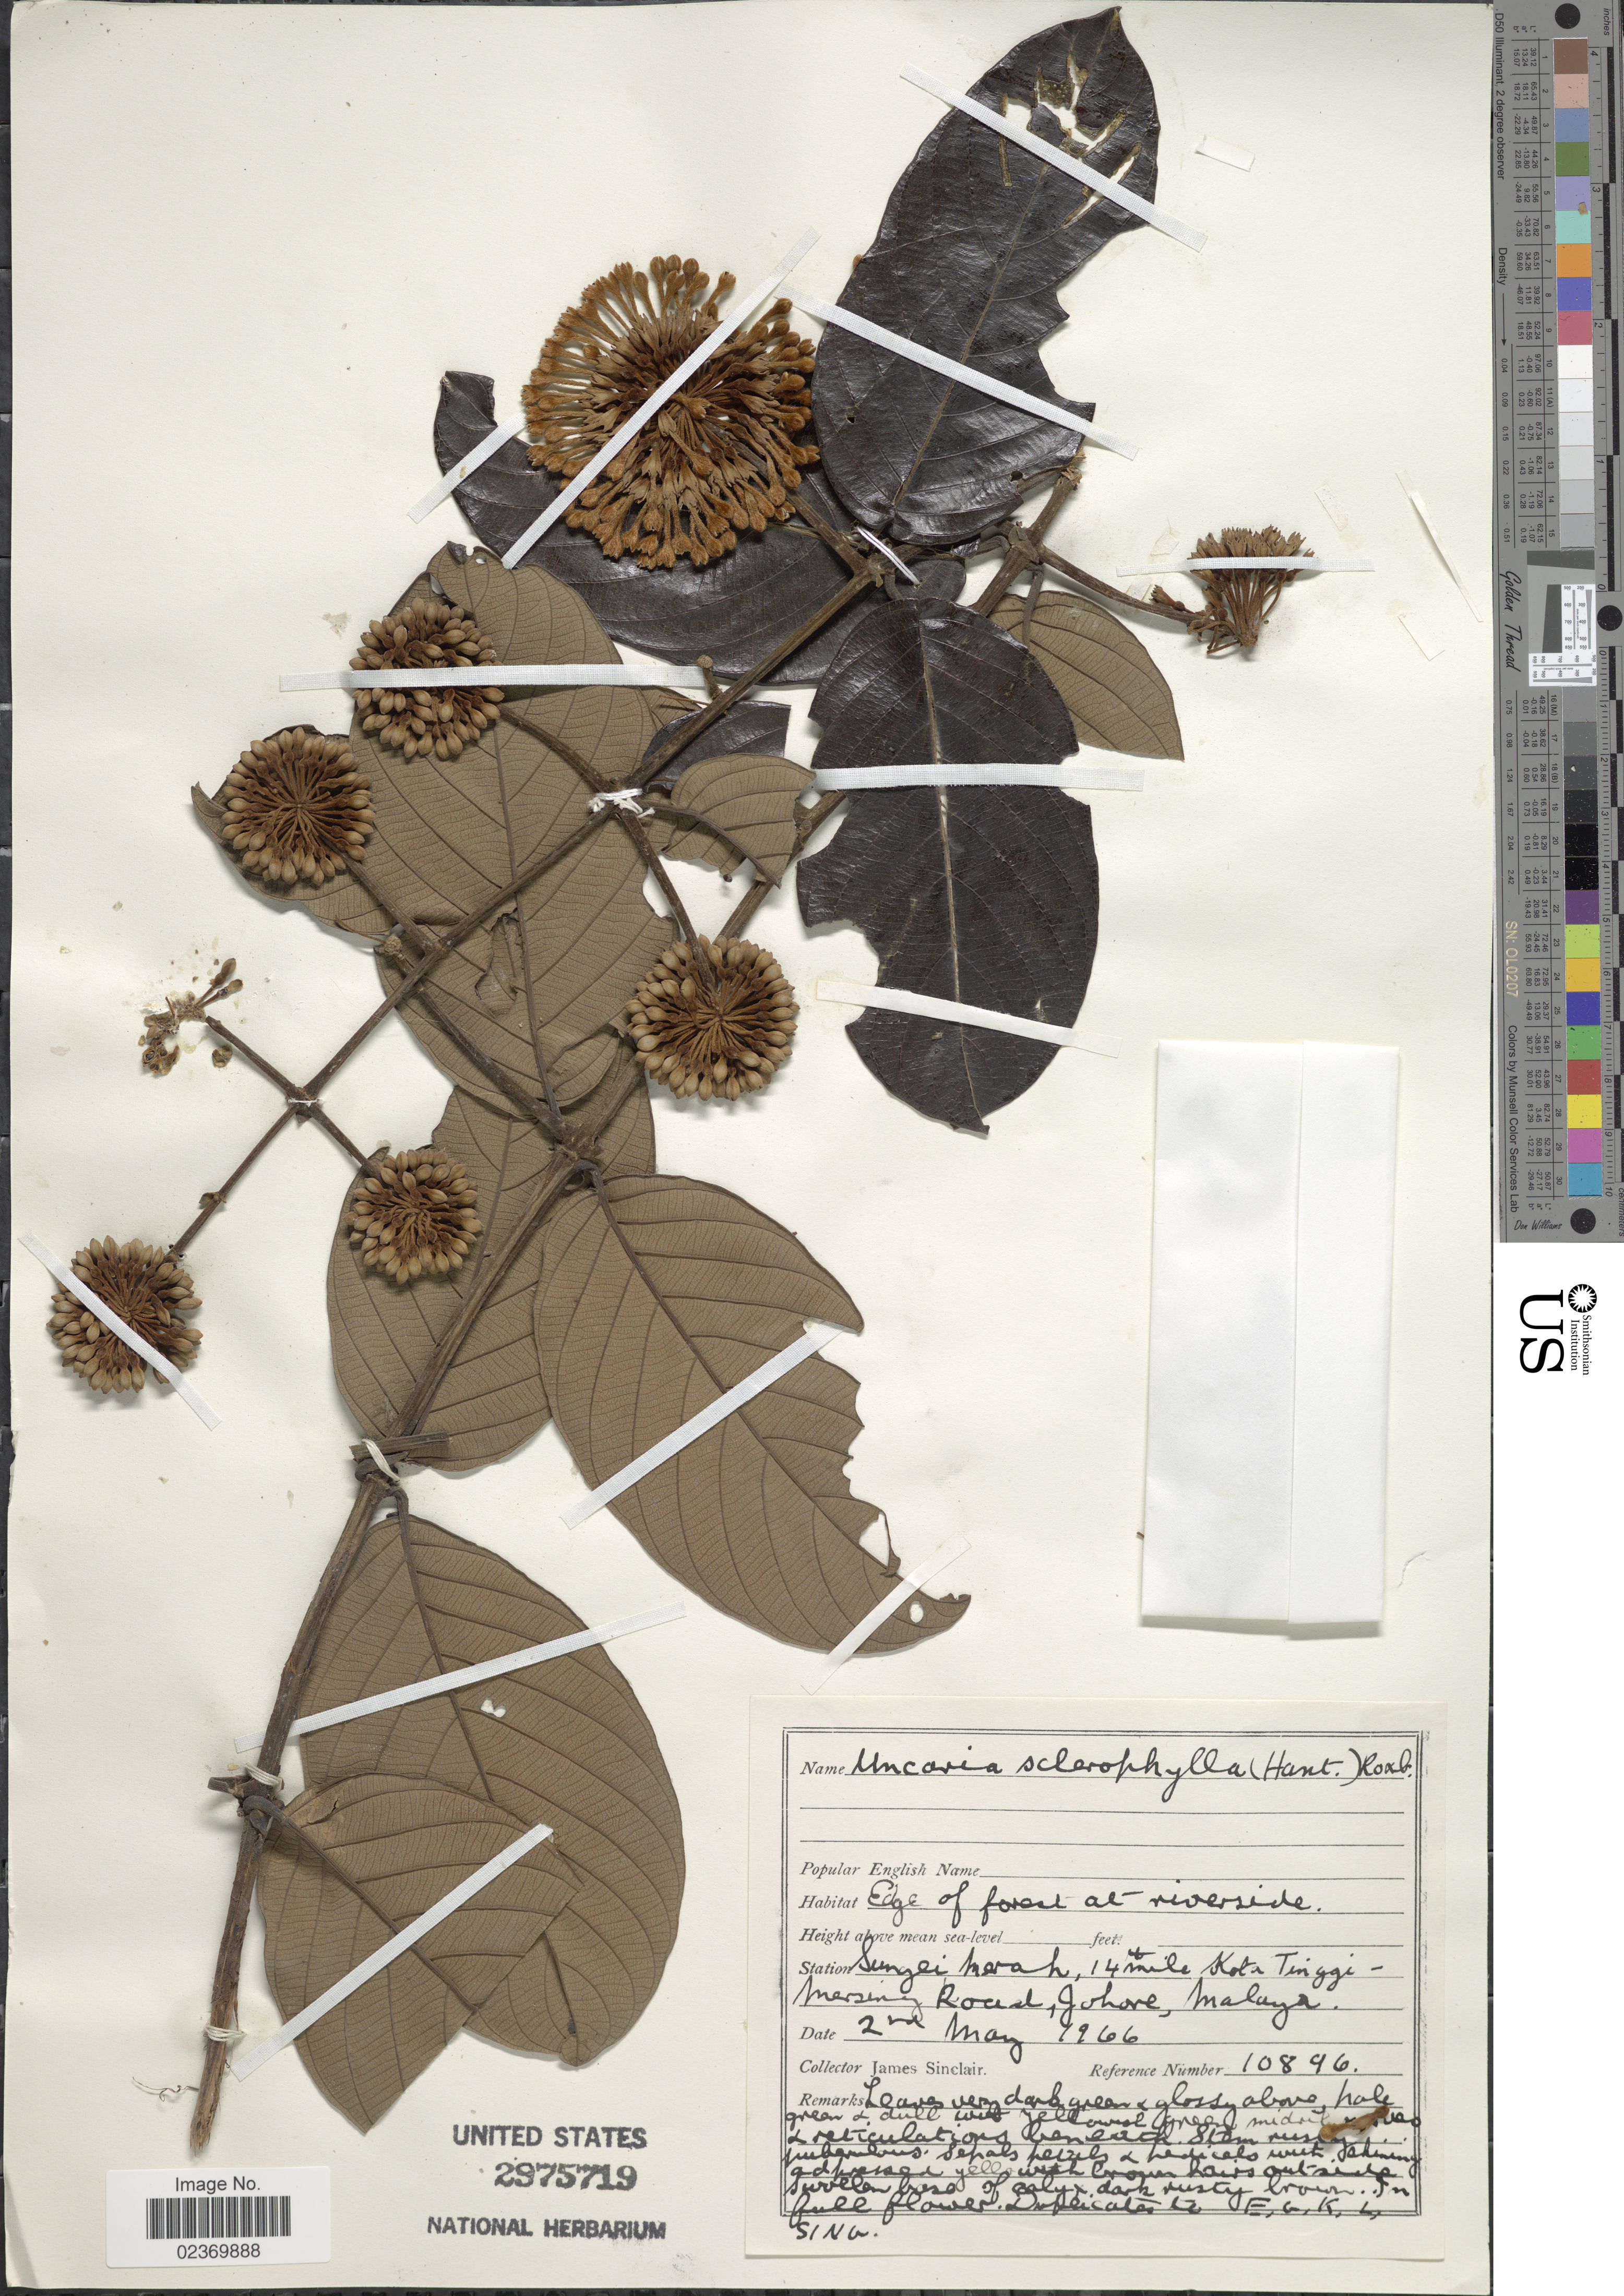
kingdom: Plantae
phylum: Tracheophyta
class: Magnoliopsida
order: Gentianales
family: Rubiaceae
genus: Uncaria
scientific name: Uncaria sclerophylla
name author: Roxb.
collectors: J. Sinclair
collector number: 10896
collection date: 1966-05-02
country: Malaysia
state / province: Johor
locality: Sungei Merah, 14 mile Kota Tinggi - Mersing Road, Johore, Malaya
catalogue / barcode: US 2975719